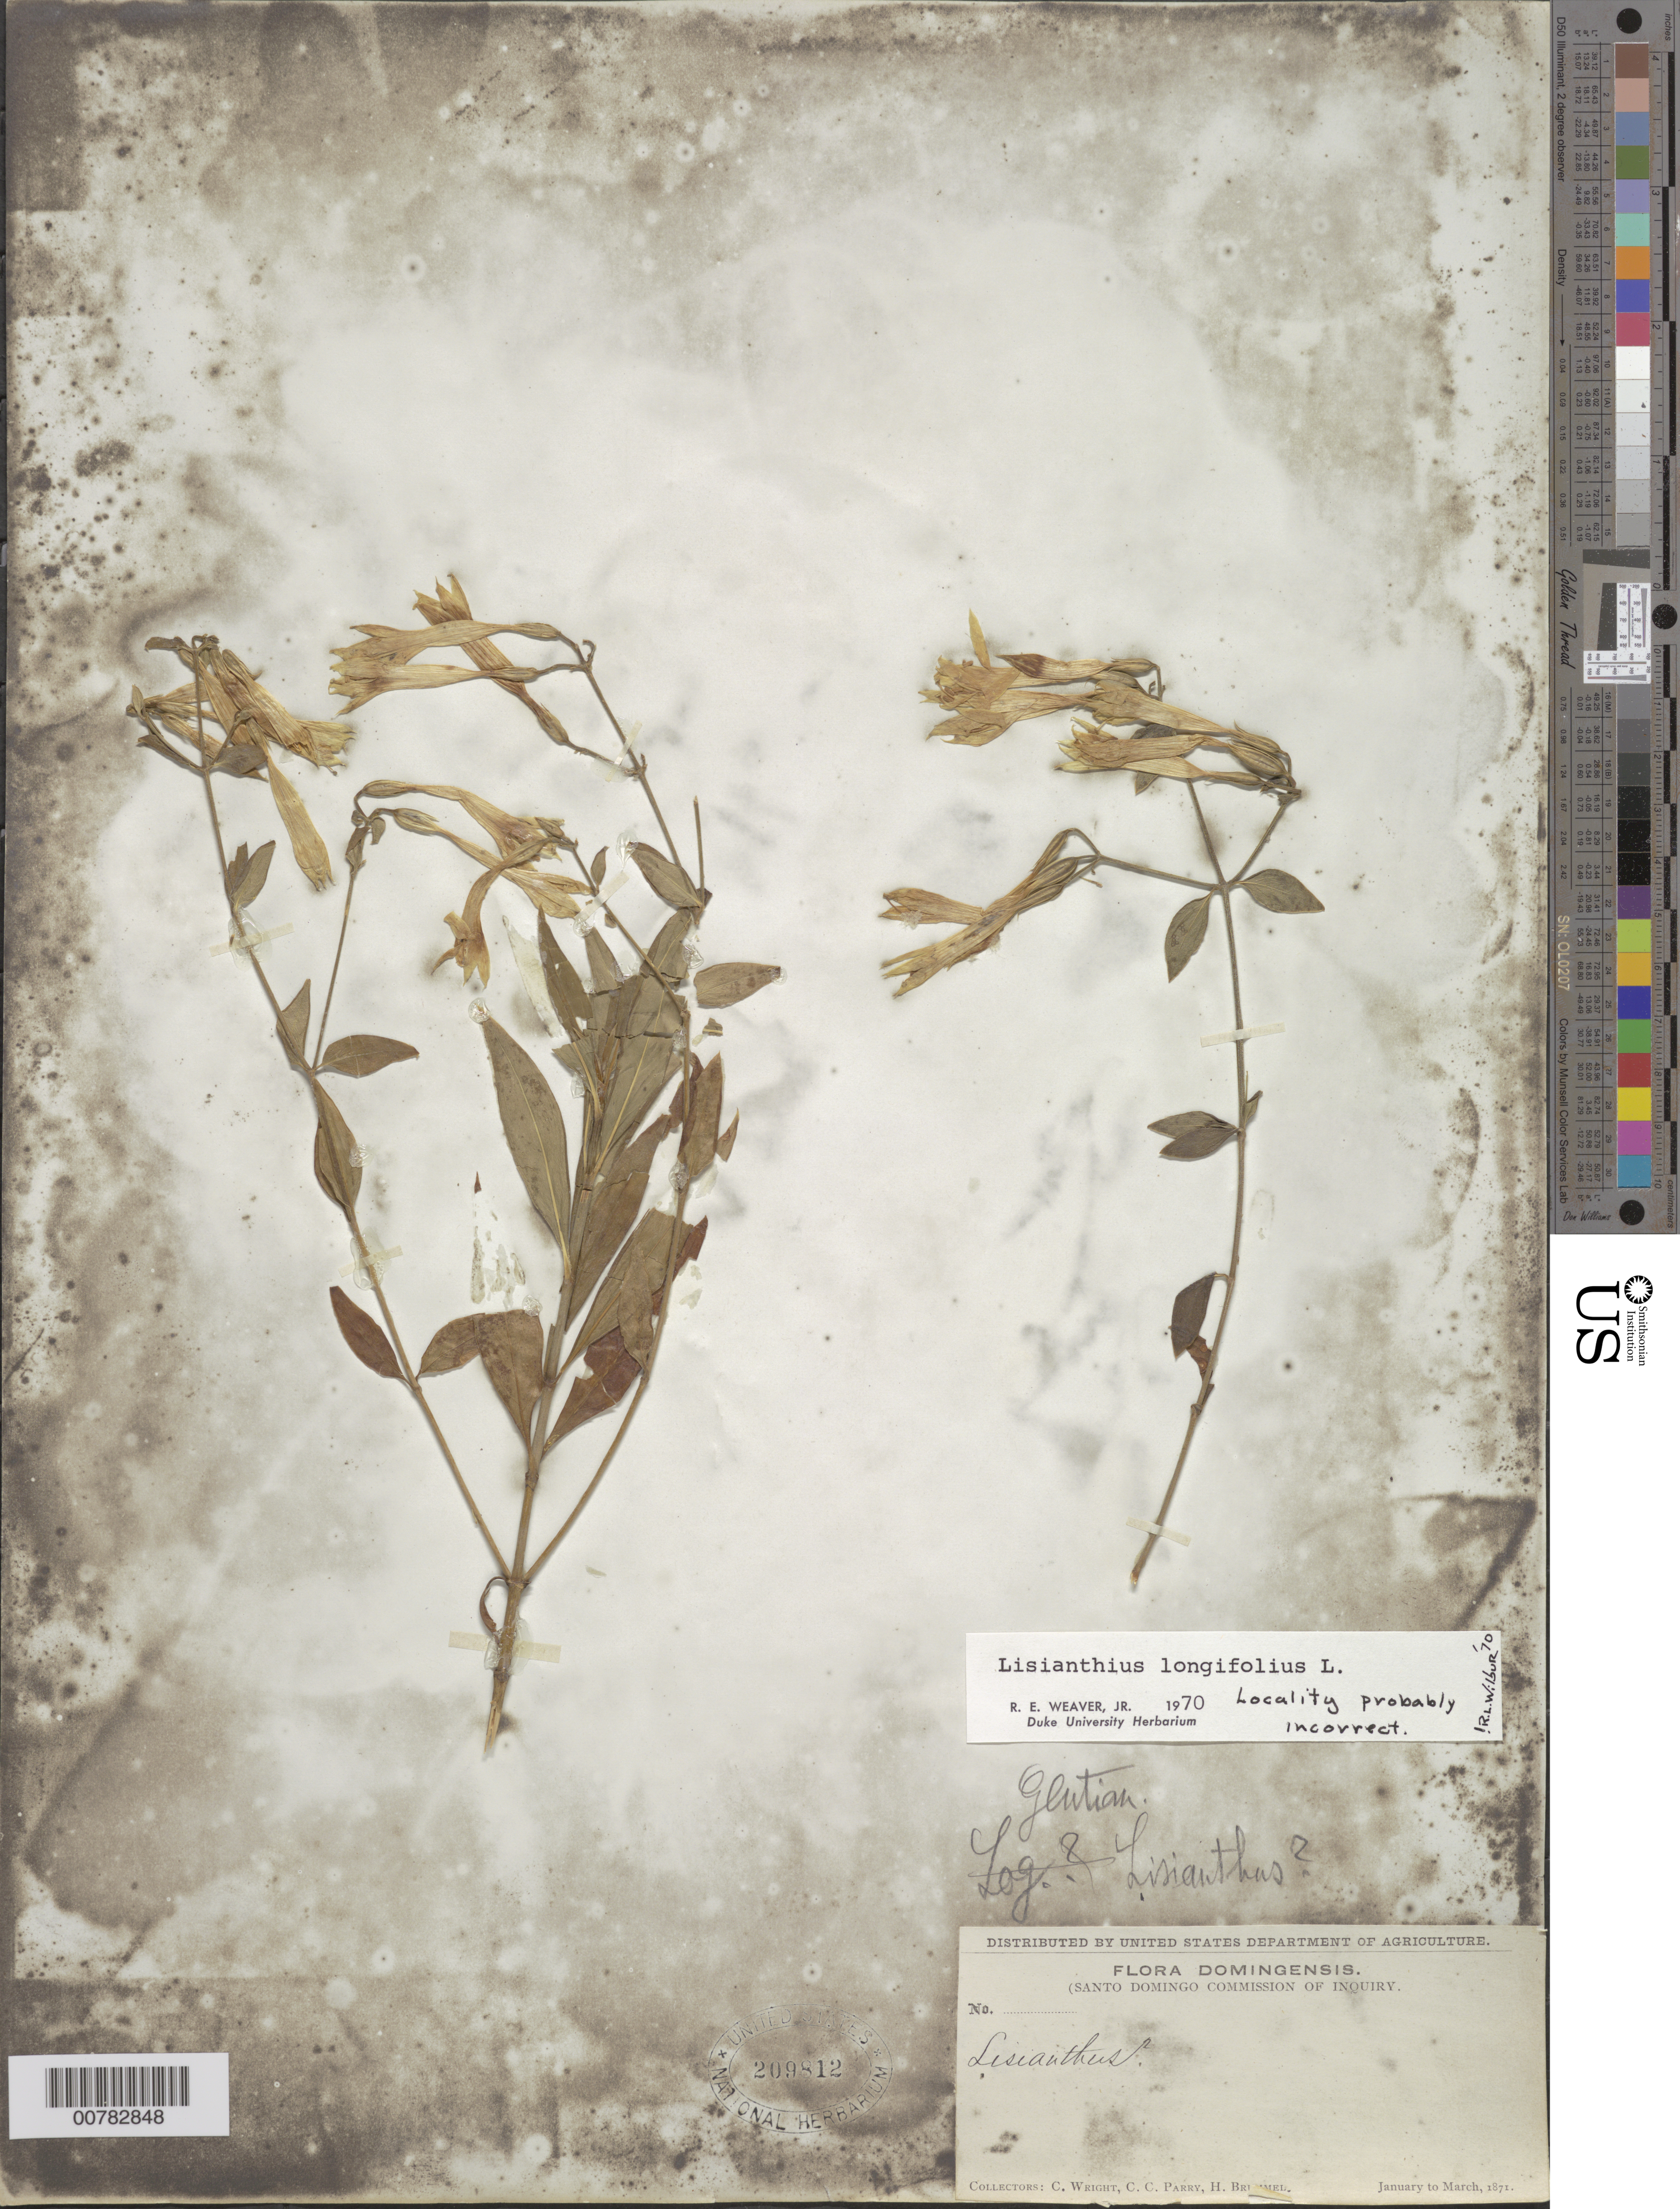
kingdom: Plantae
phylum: Tracheophyta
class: Magnoliopsida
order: Gentianales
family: Gentianaceae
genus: Lisianthius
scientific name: Lisianthius longifolius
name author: L.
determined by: Weaver, R. E., Jr.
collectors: C. Wright, C. C. Parry & H. Brummel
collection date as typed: Jan 1871 to -- Mar 1871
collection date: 1871-01/1871-03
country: Dominican Republic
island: Hispaniola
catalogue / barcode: US 209812